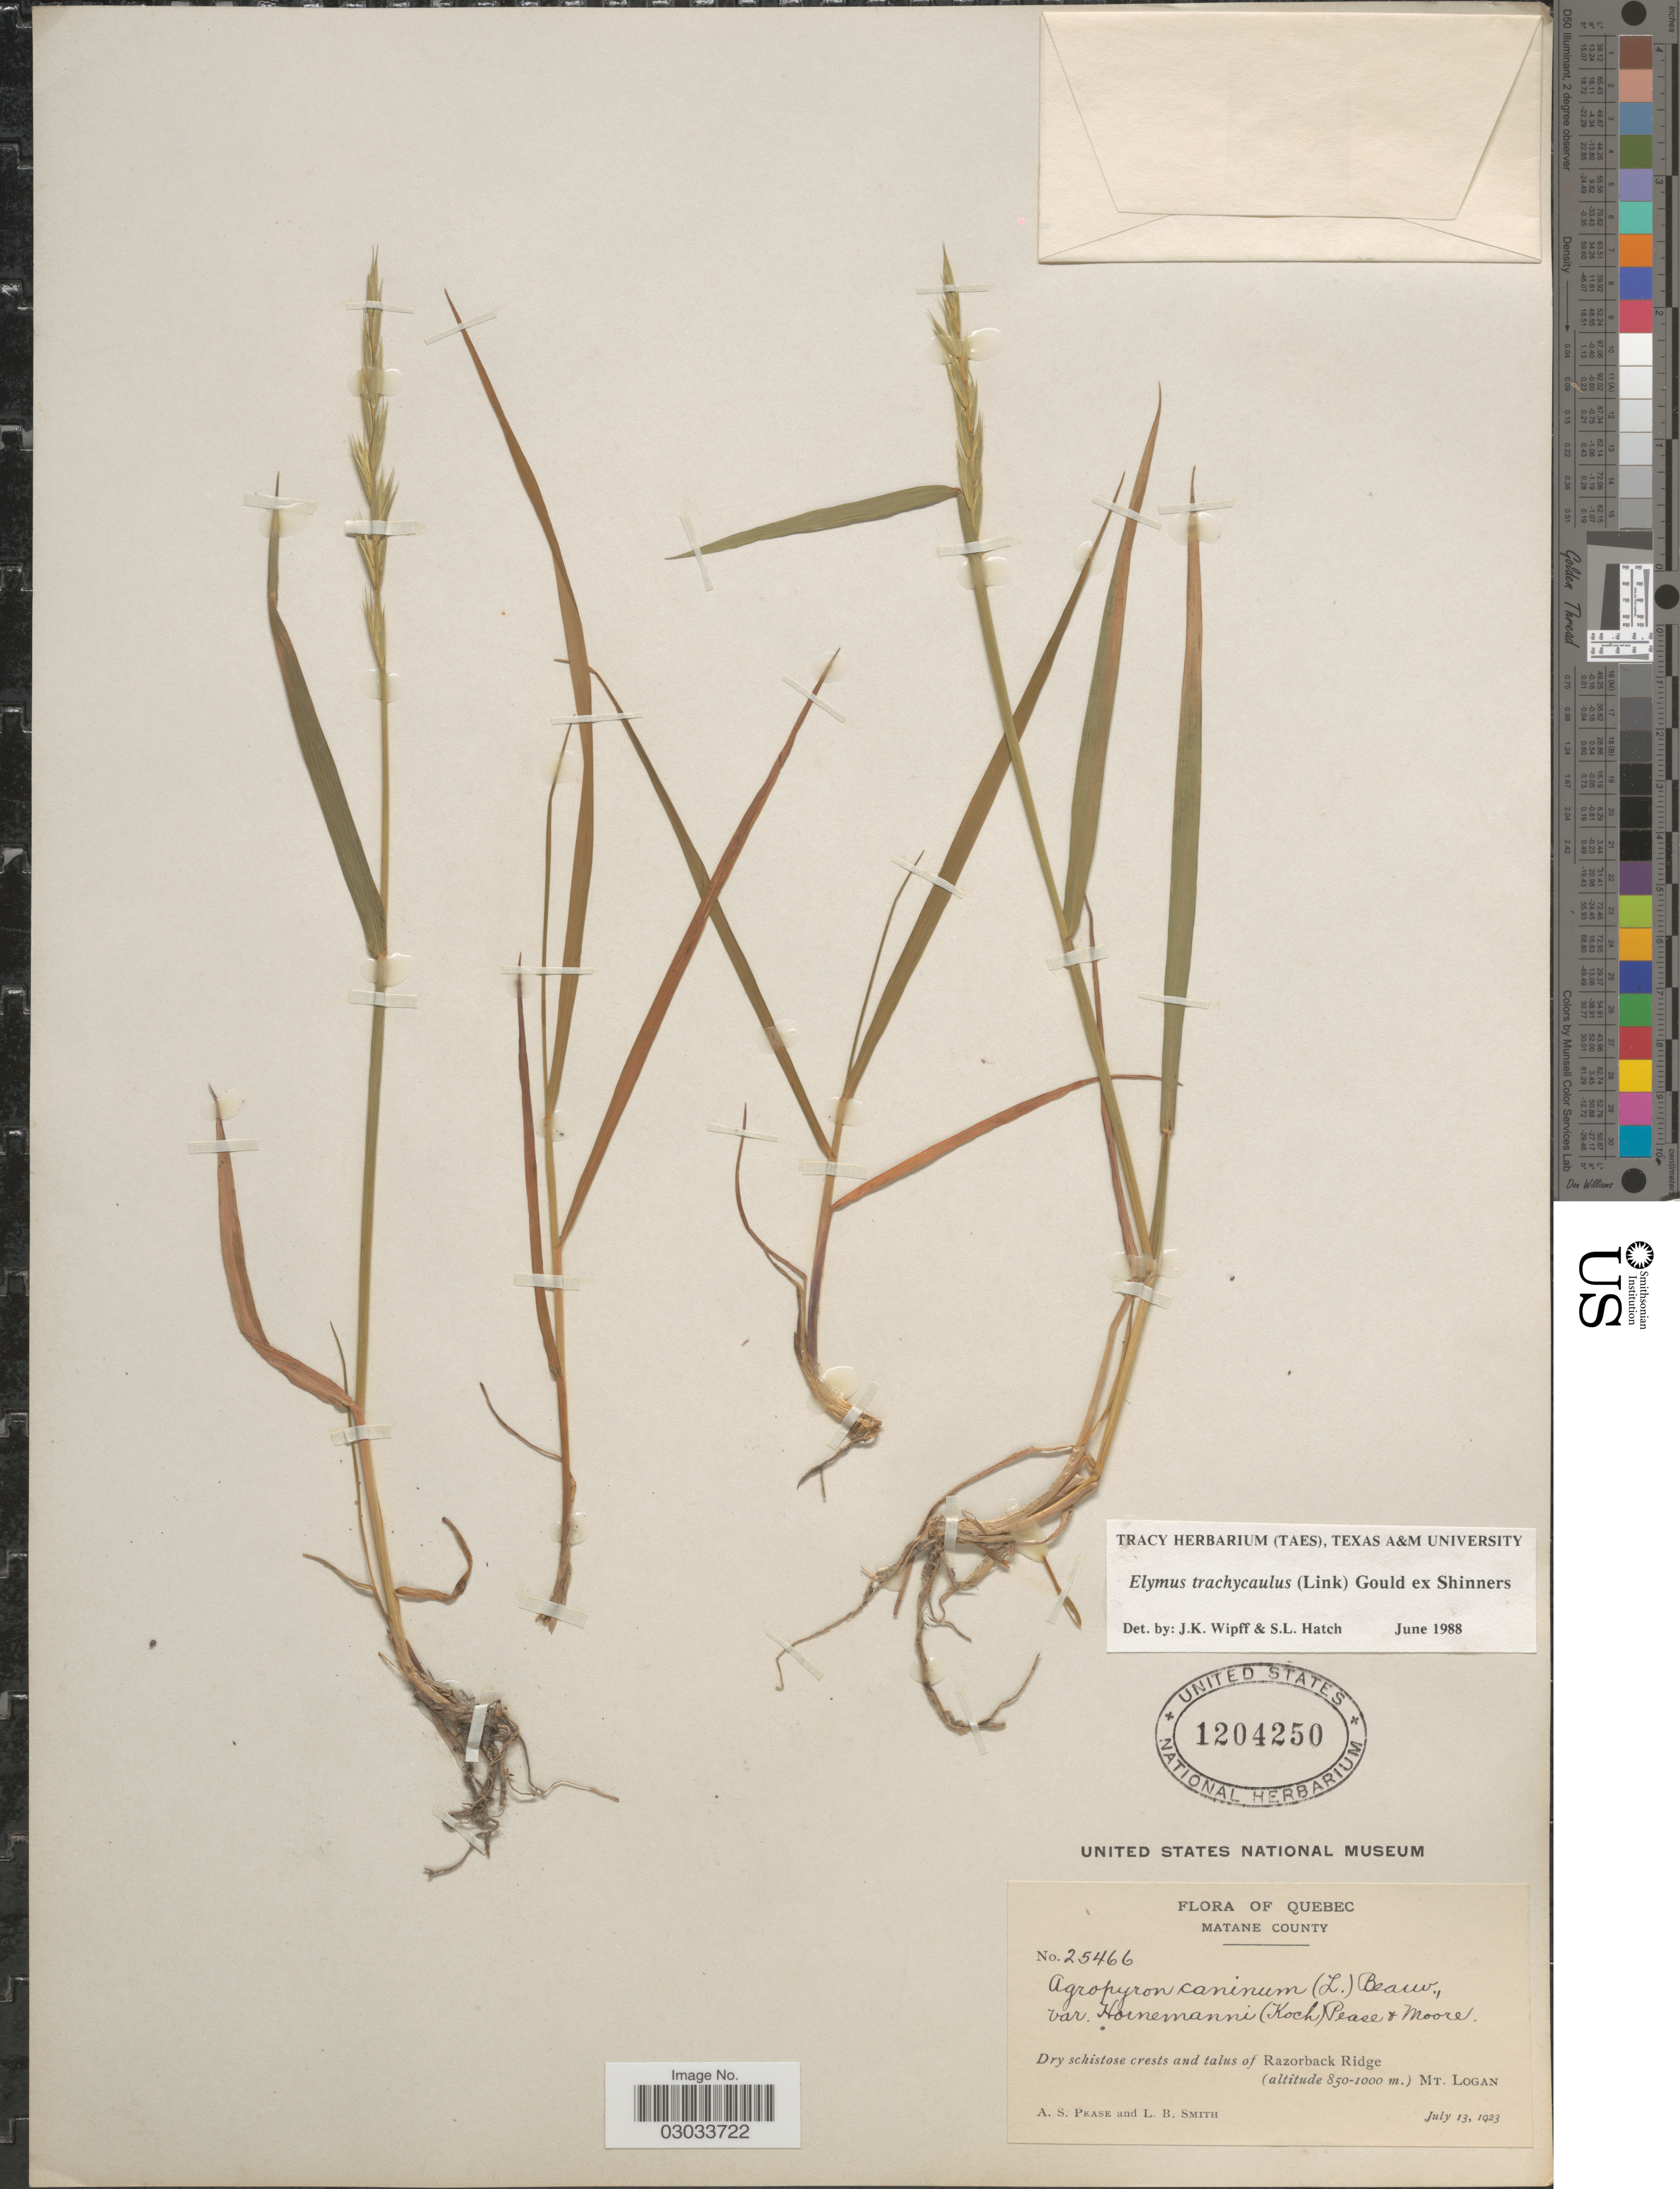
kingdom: Plantae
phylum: Tracheophyta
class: Liliopsida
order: Poales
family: Poaceae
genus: Elymus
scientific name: Elymus trachycaulus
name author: (Link) Gould ex Shinners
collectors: A. S. Pease & L. Smith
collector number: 25466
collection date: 1923-07-13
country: Canada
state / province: Quebec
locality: Matane County. Dry schistose crests and talus of Razorback Ridge. Mt. Logan.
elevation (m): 850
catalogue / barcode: US 1204250